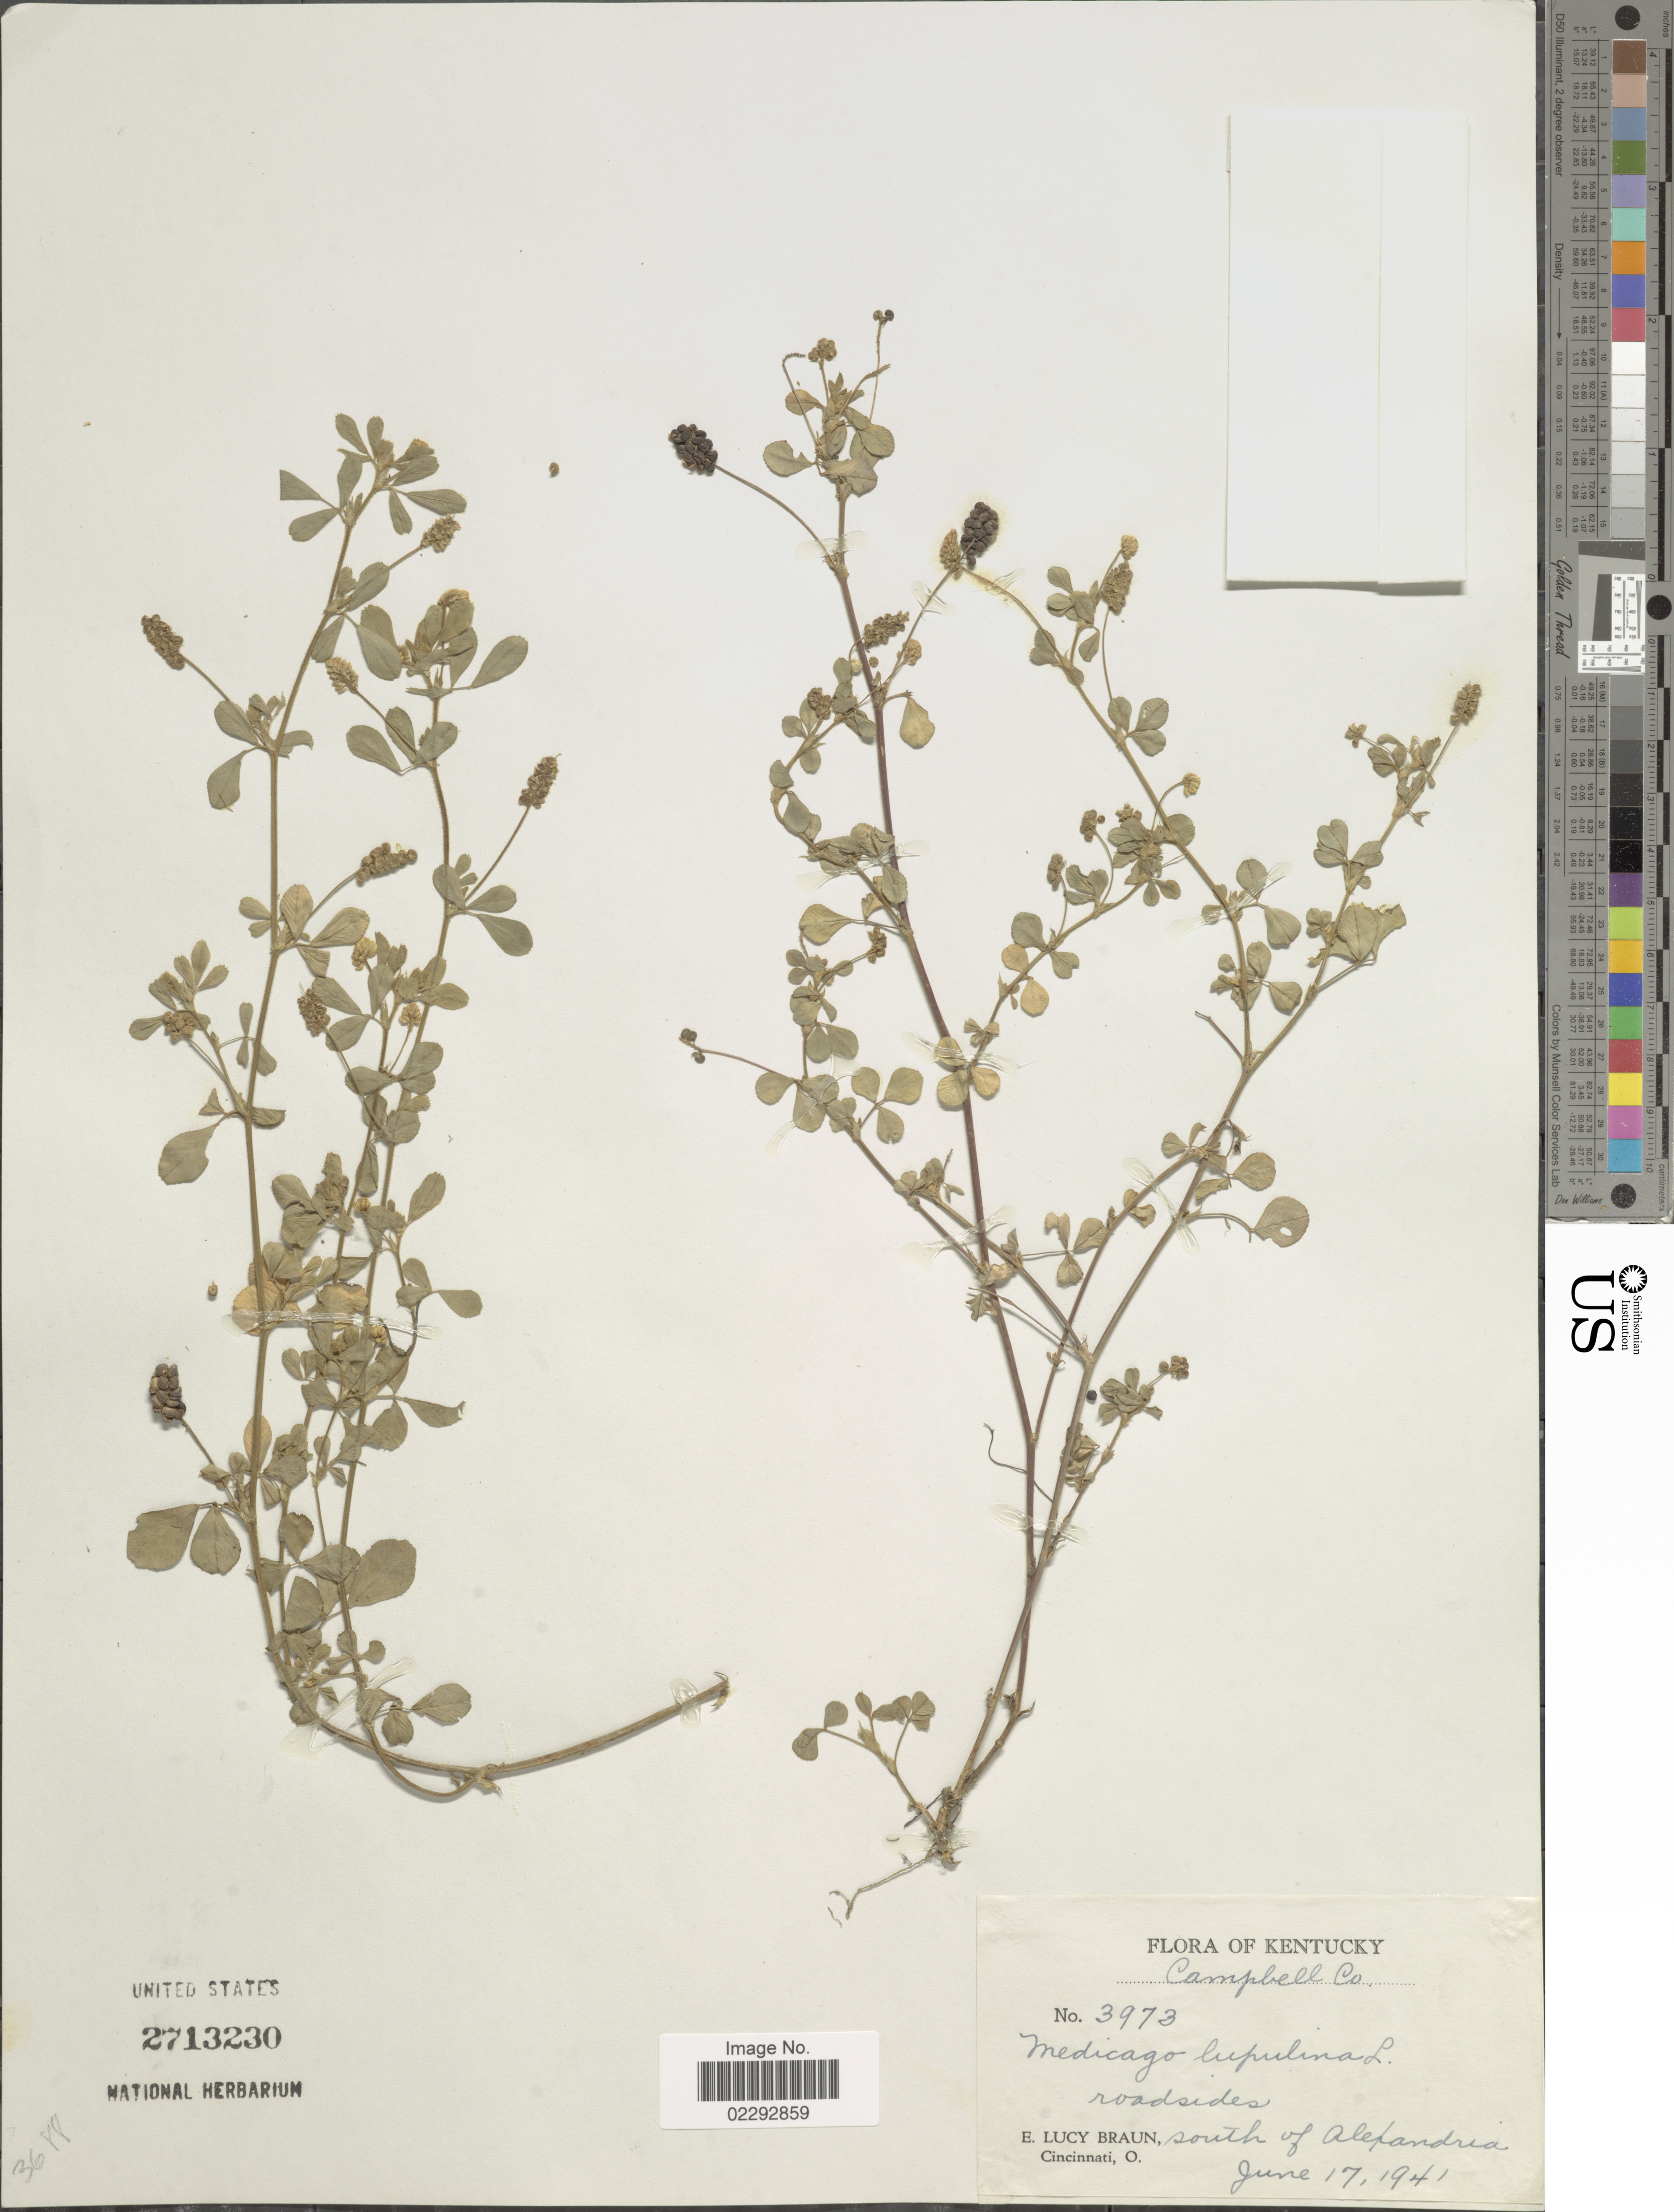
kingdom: Plantae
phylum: Tracheophyta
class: Magnoliopsida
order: Fabales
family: Fabaceae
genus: Medicago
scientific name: Medicago lupulina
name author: L.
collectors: E. L. Braun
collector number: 3973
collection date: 1941-06-17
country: United States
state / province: Kentucky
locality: Kentucky, Campbell Co., Roadsides. south of Alexandria.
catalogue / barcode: US 2713230